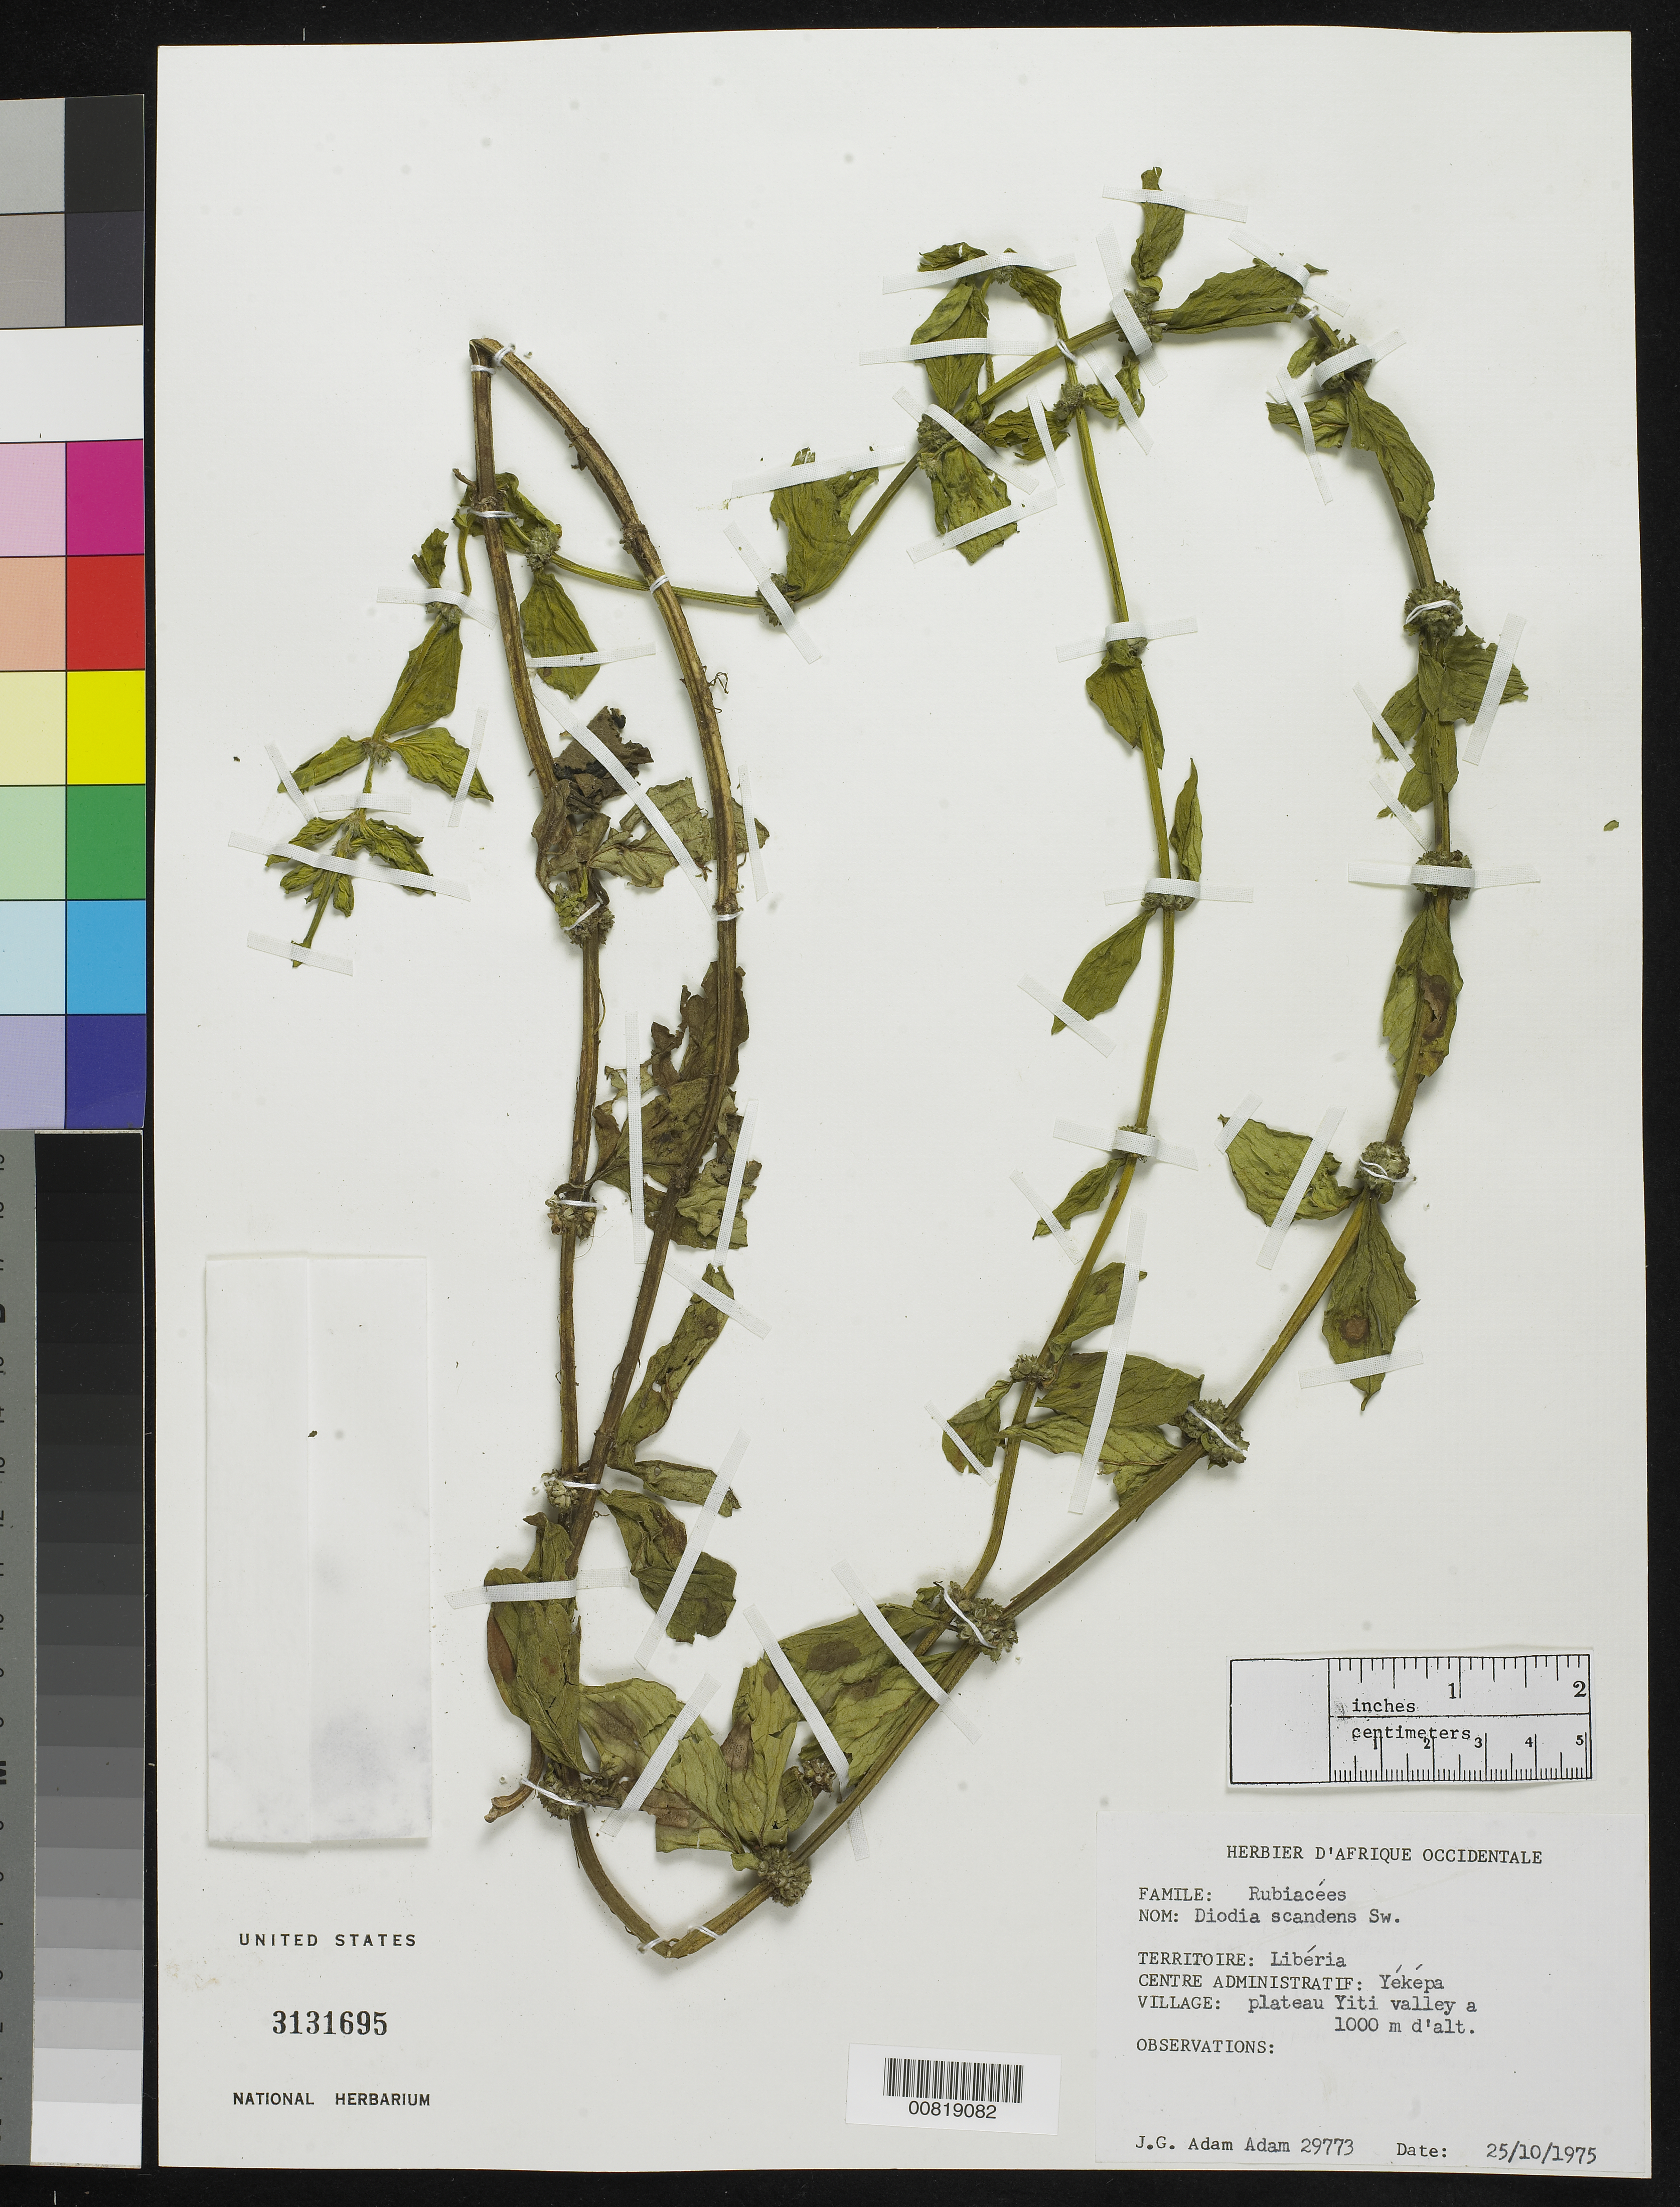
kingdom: Plantae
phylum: Tracheophyta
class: Magnoliopsida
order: Gentianales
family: Rubiaceae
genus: Diodia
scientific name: Diodia scandens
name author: Sw.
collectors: J. Adam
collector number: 29773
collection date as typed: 25 Oct 1975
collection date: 1975-10-25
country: Liberia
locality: Yéképa; plateau Yiti valley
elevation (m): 1000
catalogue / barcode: US 3131695